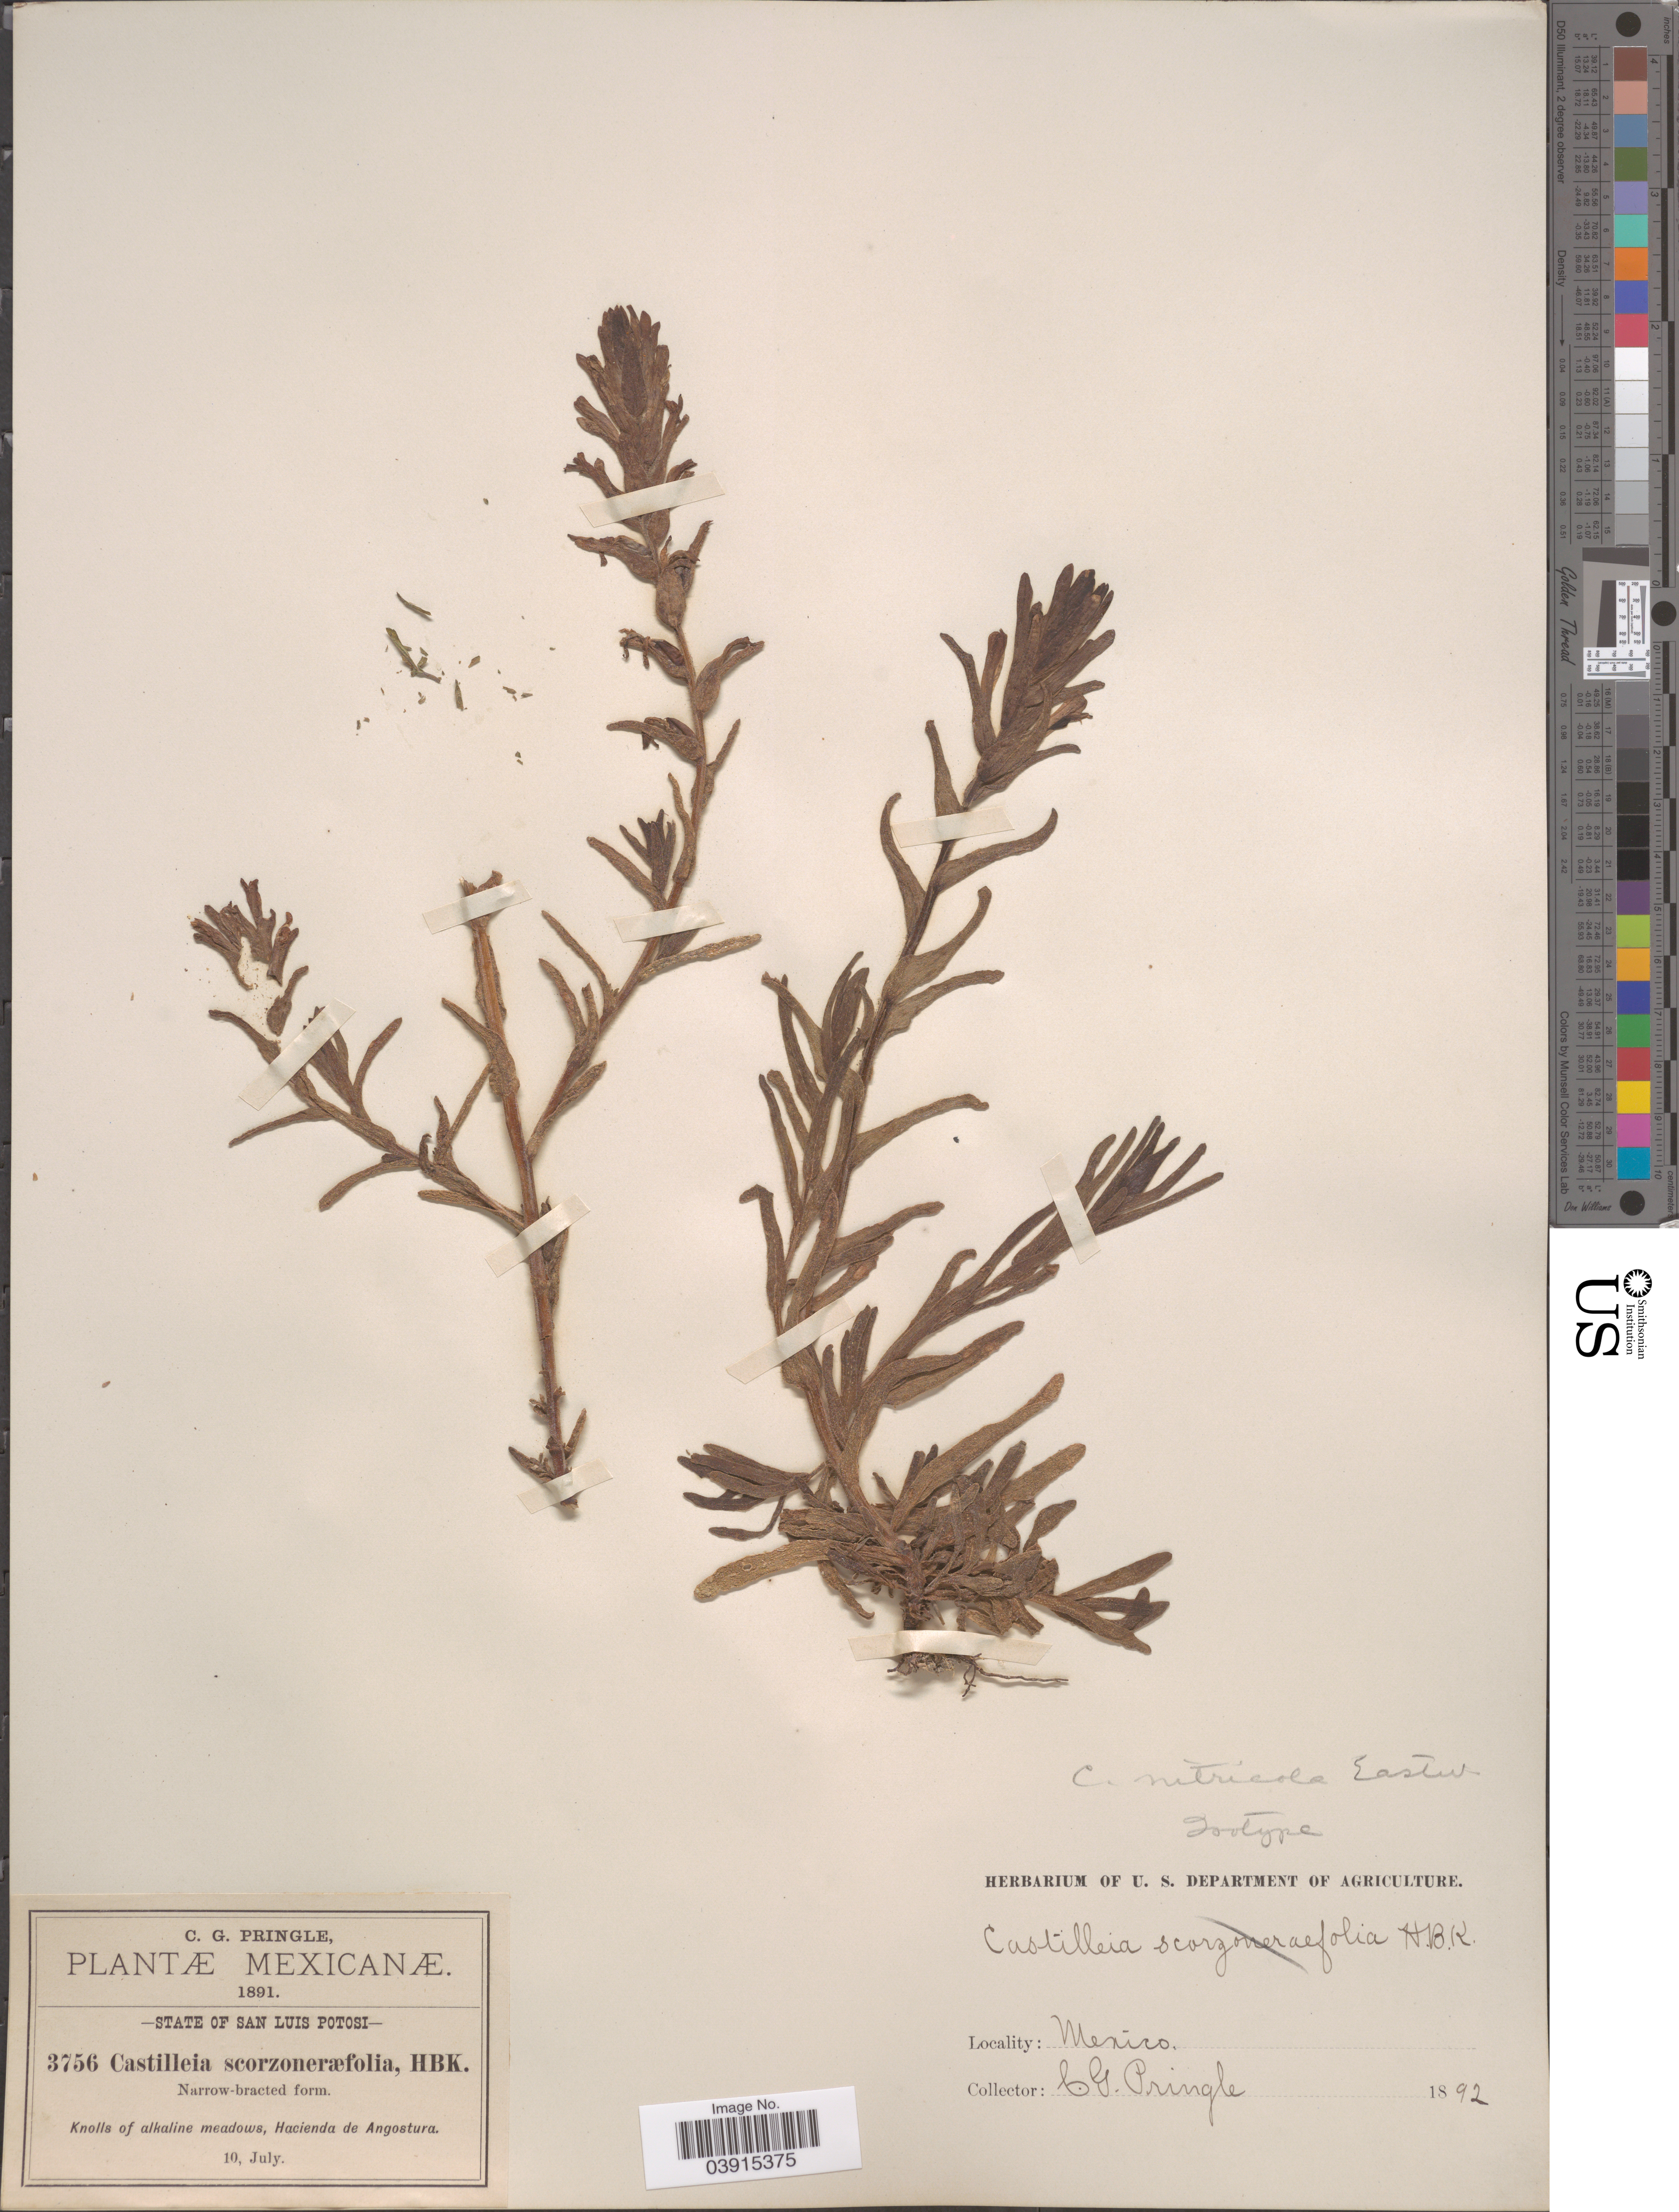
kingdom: Plantae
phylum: Tracheophyta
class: Magnoliopsida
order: Lamiales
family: Orobanchaceae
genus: Castilleja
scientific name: Castilleja nitricola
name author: Eastw.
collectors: C. G. Pringle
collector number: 3756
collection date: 1891-07-10/1892-07-10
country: Mexico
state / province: San Luis Potosí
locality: Knolls of alkaline meadows, Hacienda de Angostura.